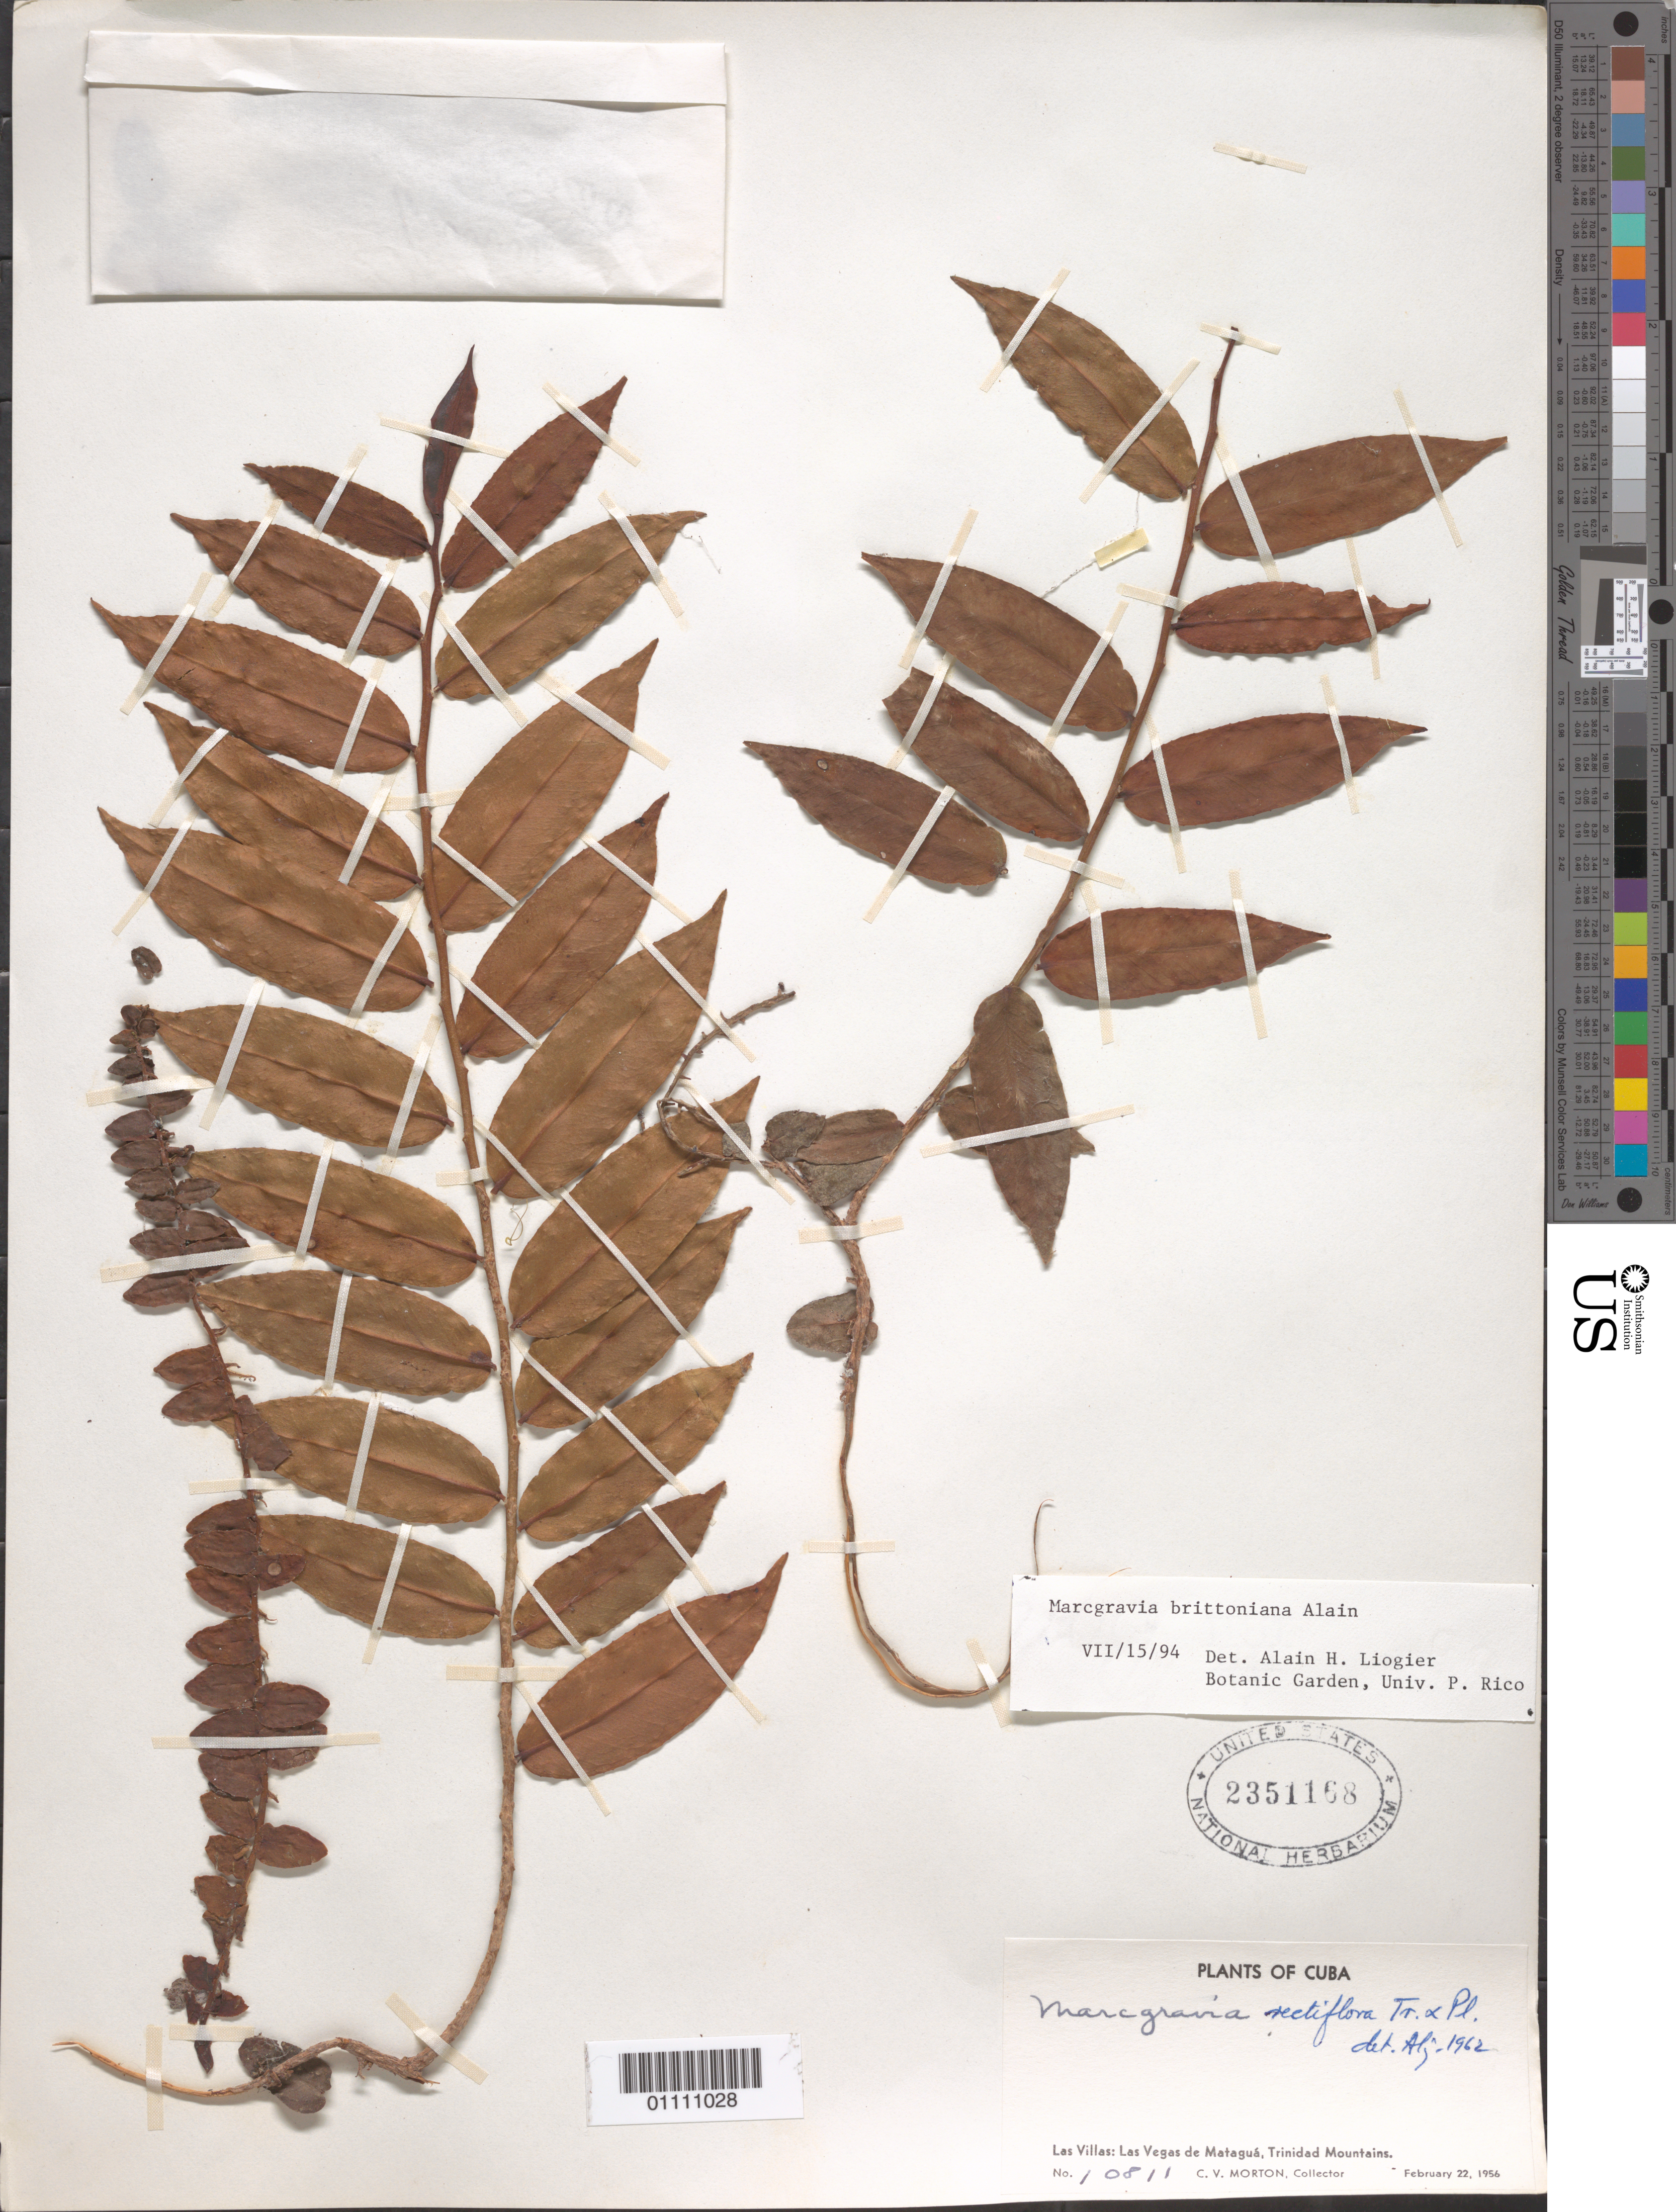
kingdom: Plantae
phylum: Tracheophyta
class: Magnoliopsida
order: Ericales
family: Marcgraviaceae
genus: Marcgravia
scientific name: Marcgravia brittoniana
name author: Alain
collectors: C. V. Morton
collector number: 10811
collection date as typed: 22 Feb 1956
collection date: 1956-02-22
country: Cuba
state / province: Las Villas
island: Cuba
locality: Las Villas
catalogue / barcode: US 2351168